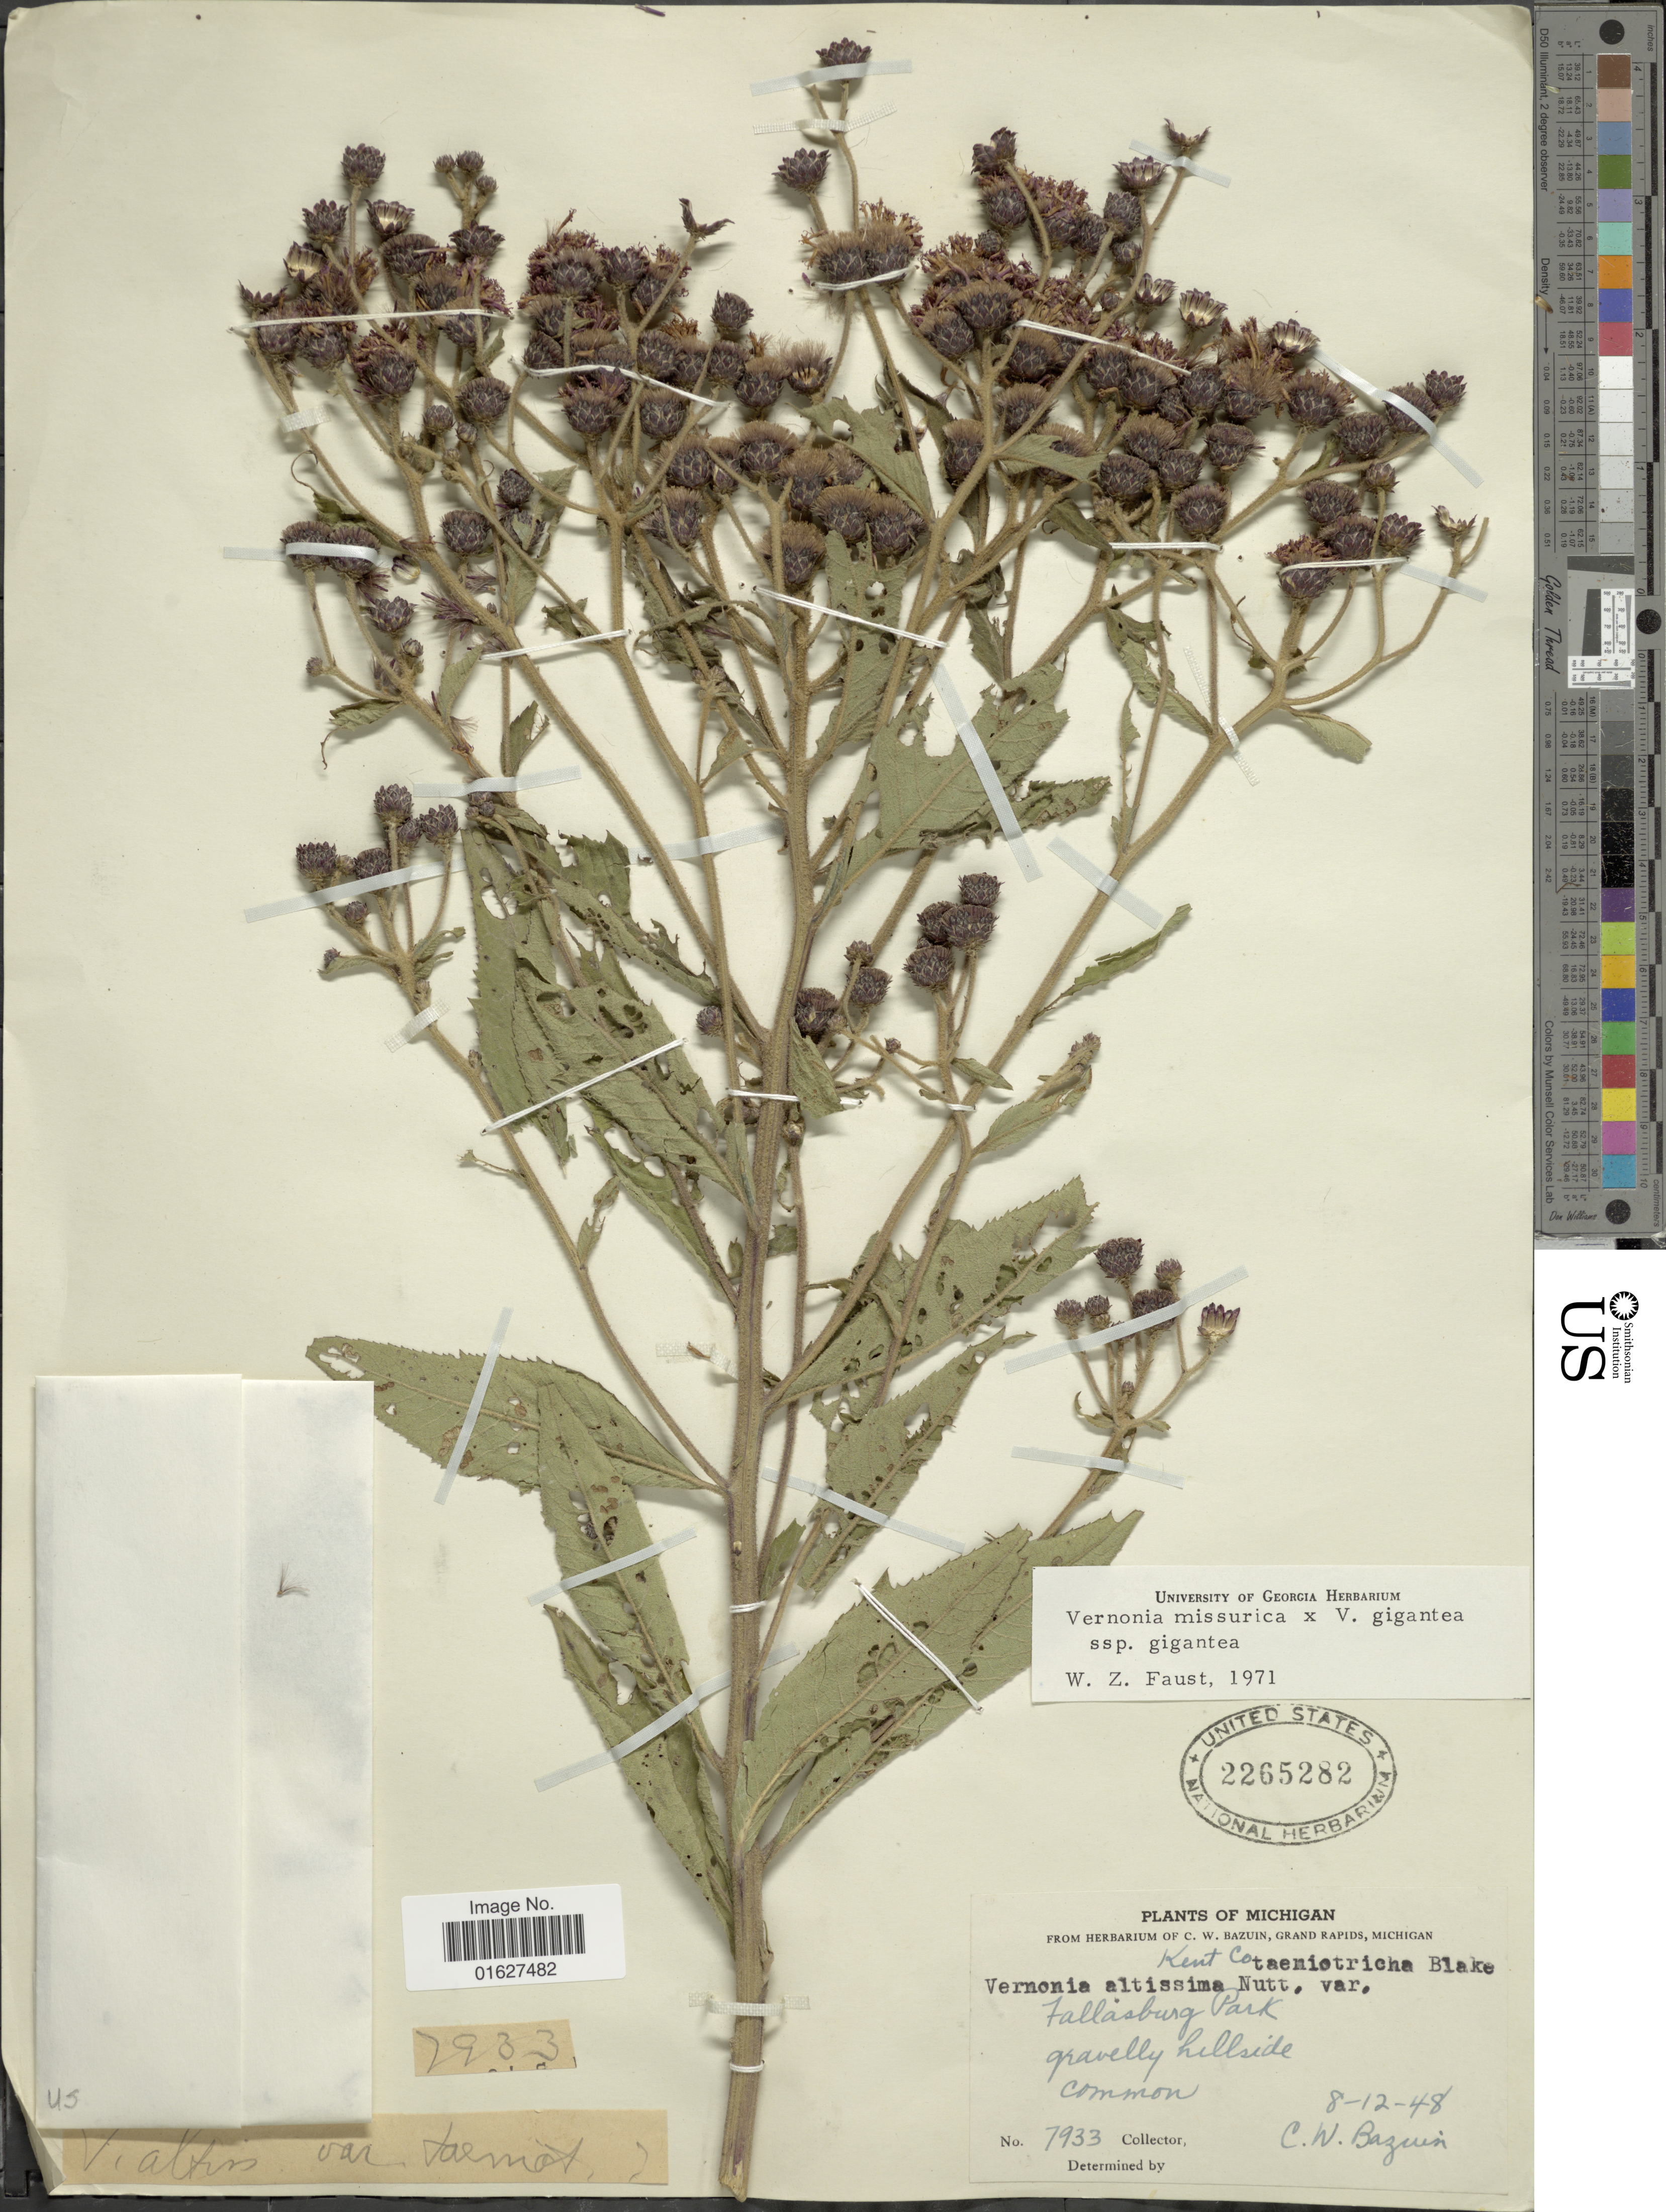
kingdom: Plantae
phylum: Tracheophyta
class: Magnoliopsida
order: Asterales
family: Asteraceae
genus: Vernonia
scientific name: Vernonia missurica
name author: Raf.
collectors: C. Bazuin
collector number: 7933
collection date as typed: Transcribed d/m/y: 12/8/48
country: United States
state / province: Michigan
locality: Michigan. Kent Co. Fallasburh Park. gravelly hillside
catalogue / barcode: US 2265282